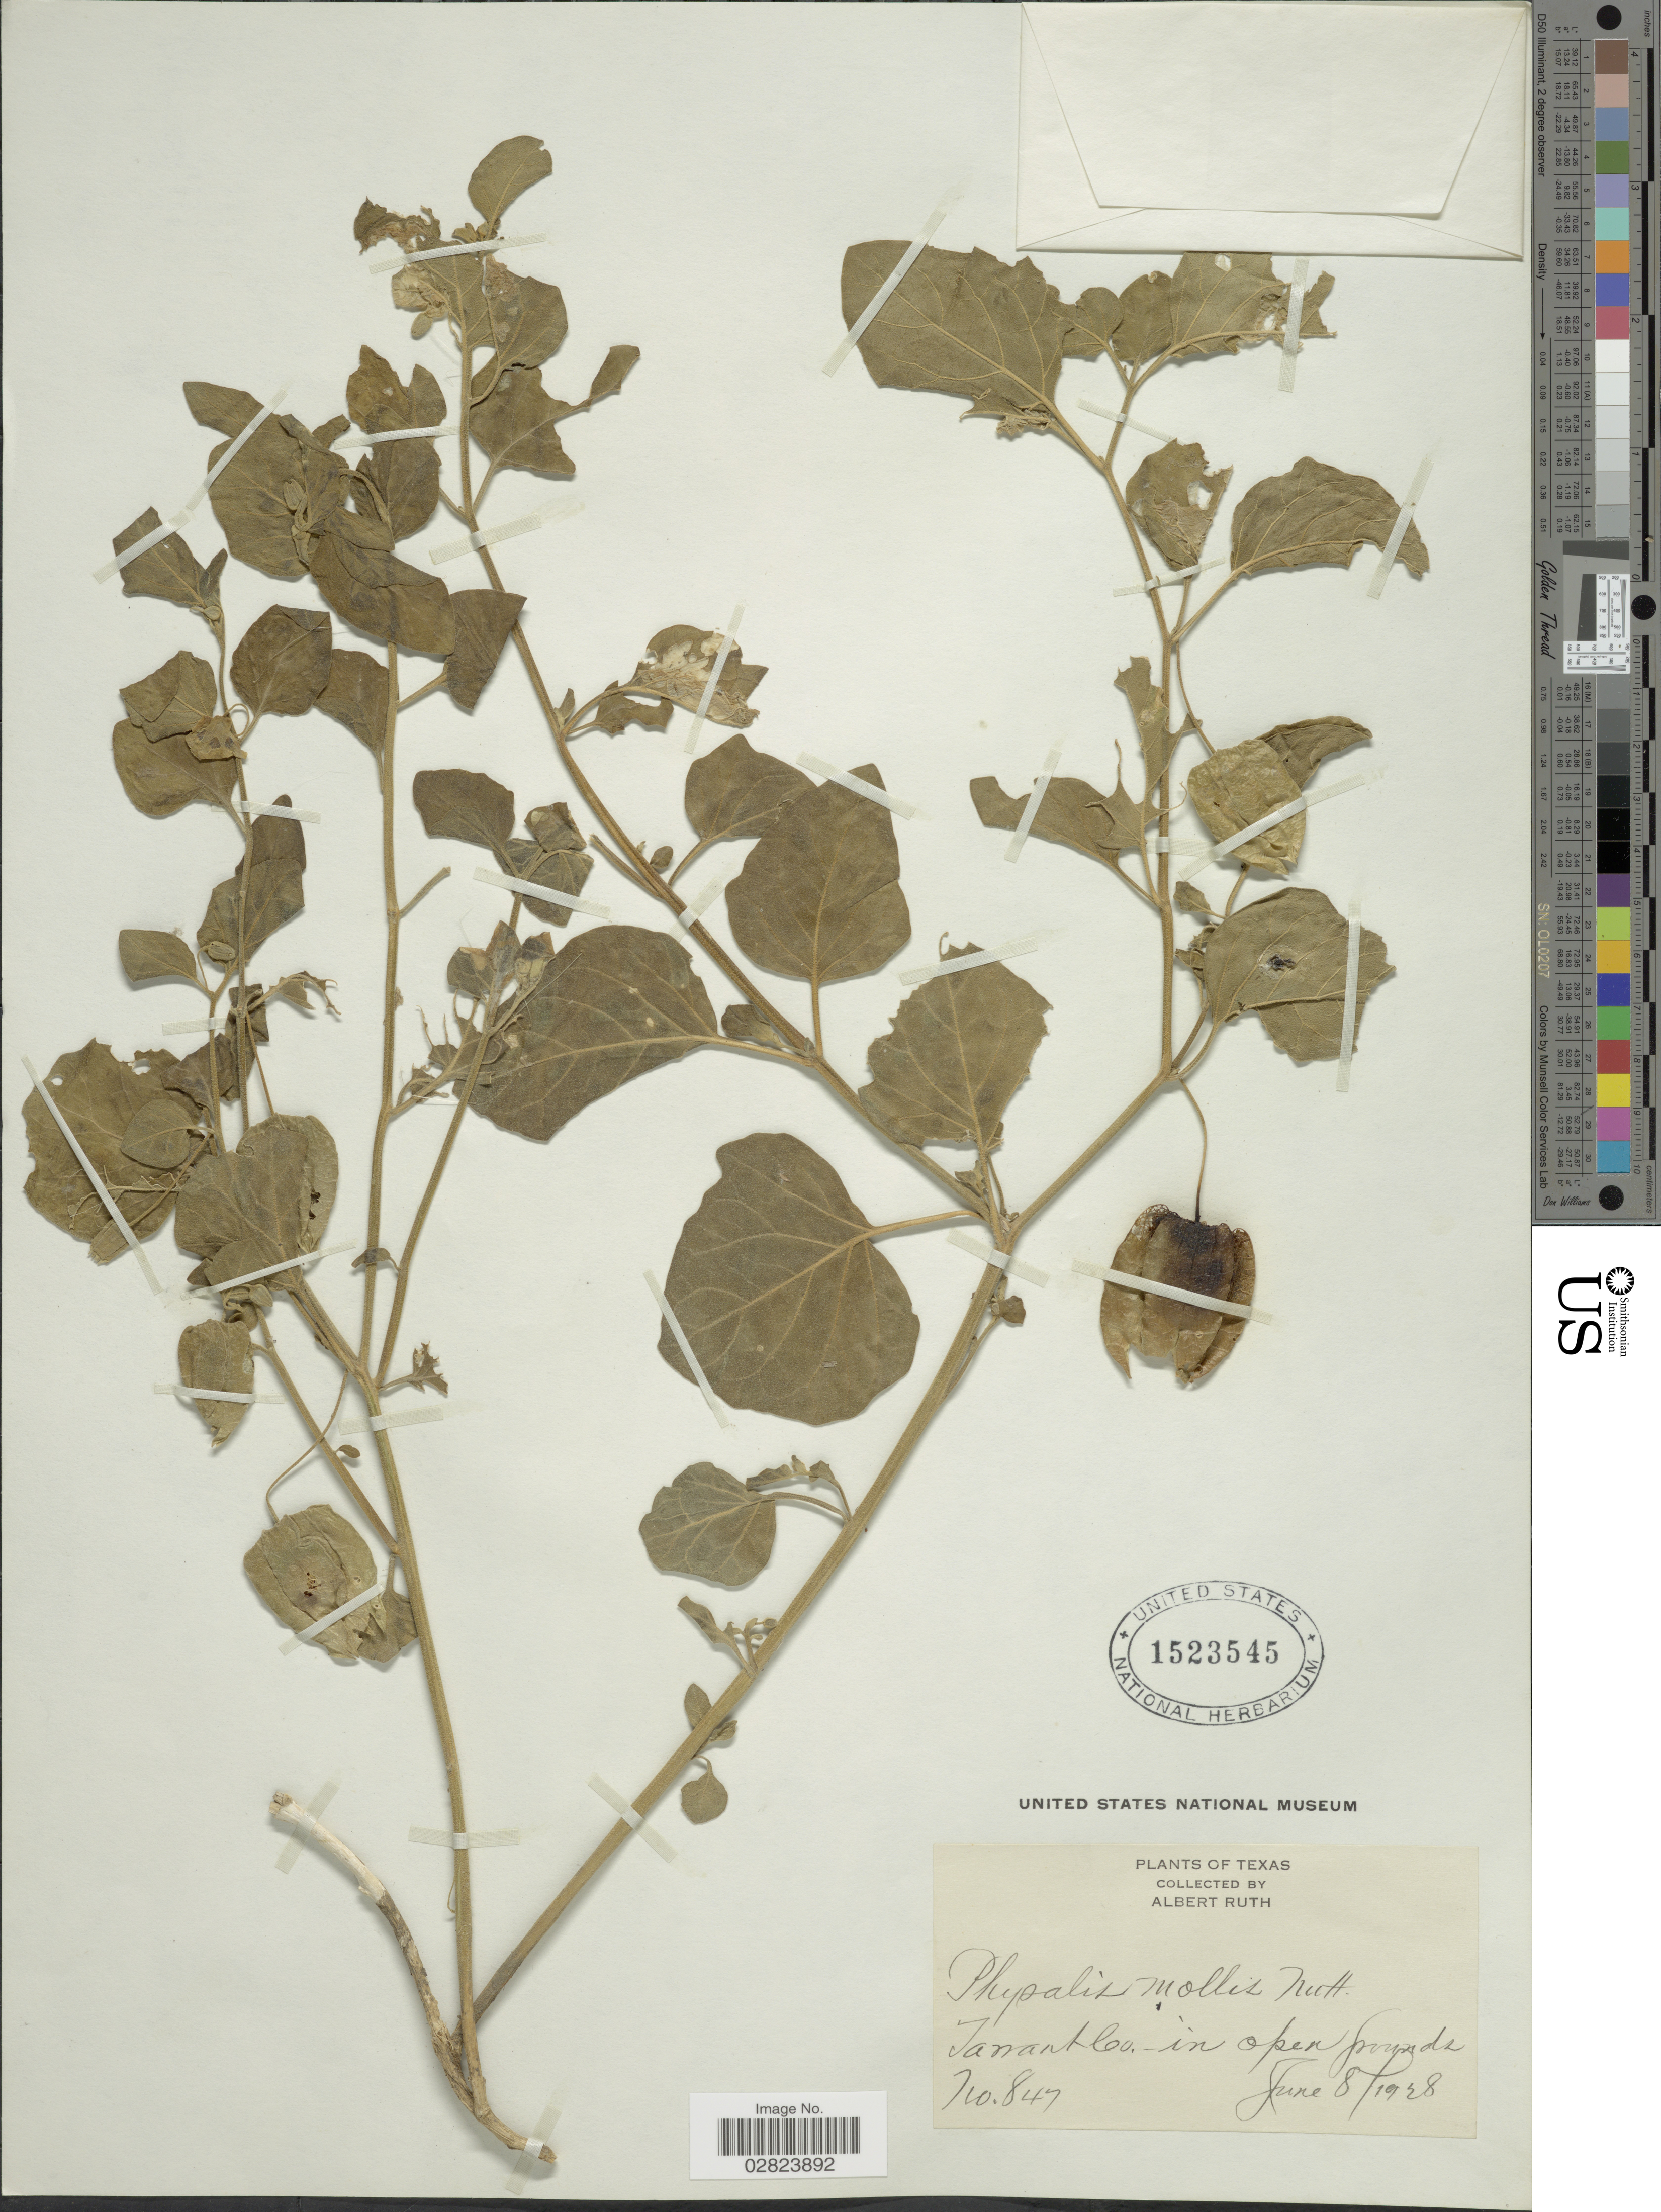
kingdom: Plantae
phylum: Tracheophyta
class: Magnoliopsida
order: Solanales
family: Solanaceae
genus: Physalis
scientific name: Physalis mollis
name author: Nutt.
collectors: A. Ruth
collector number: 847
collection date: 1928-06-08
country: United States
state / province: Texas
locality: Tarrant Co.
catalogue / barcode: US 1523545